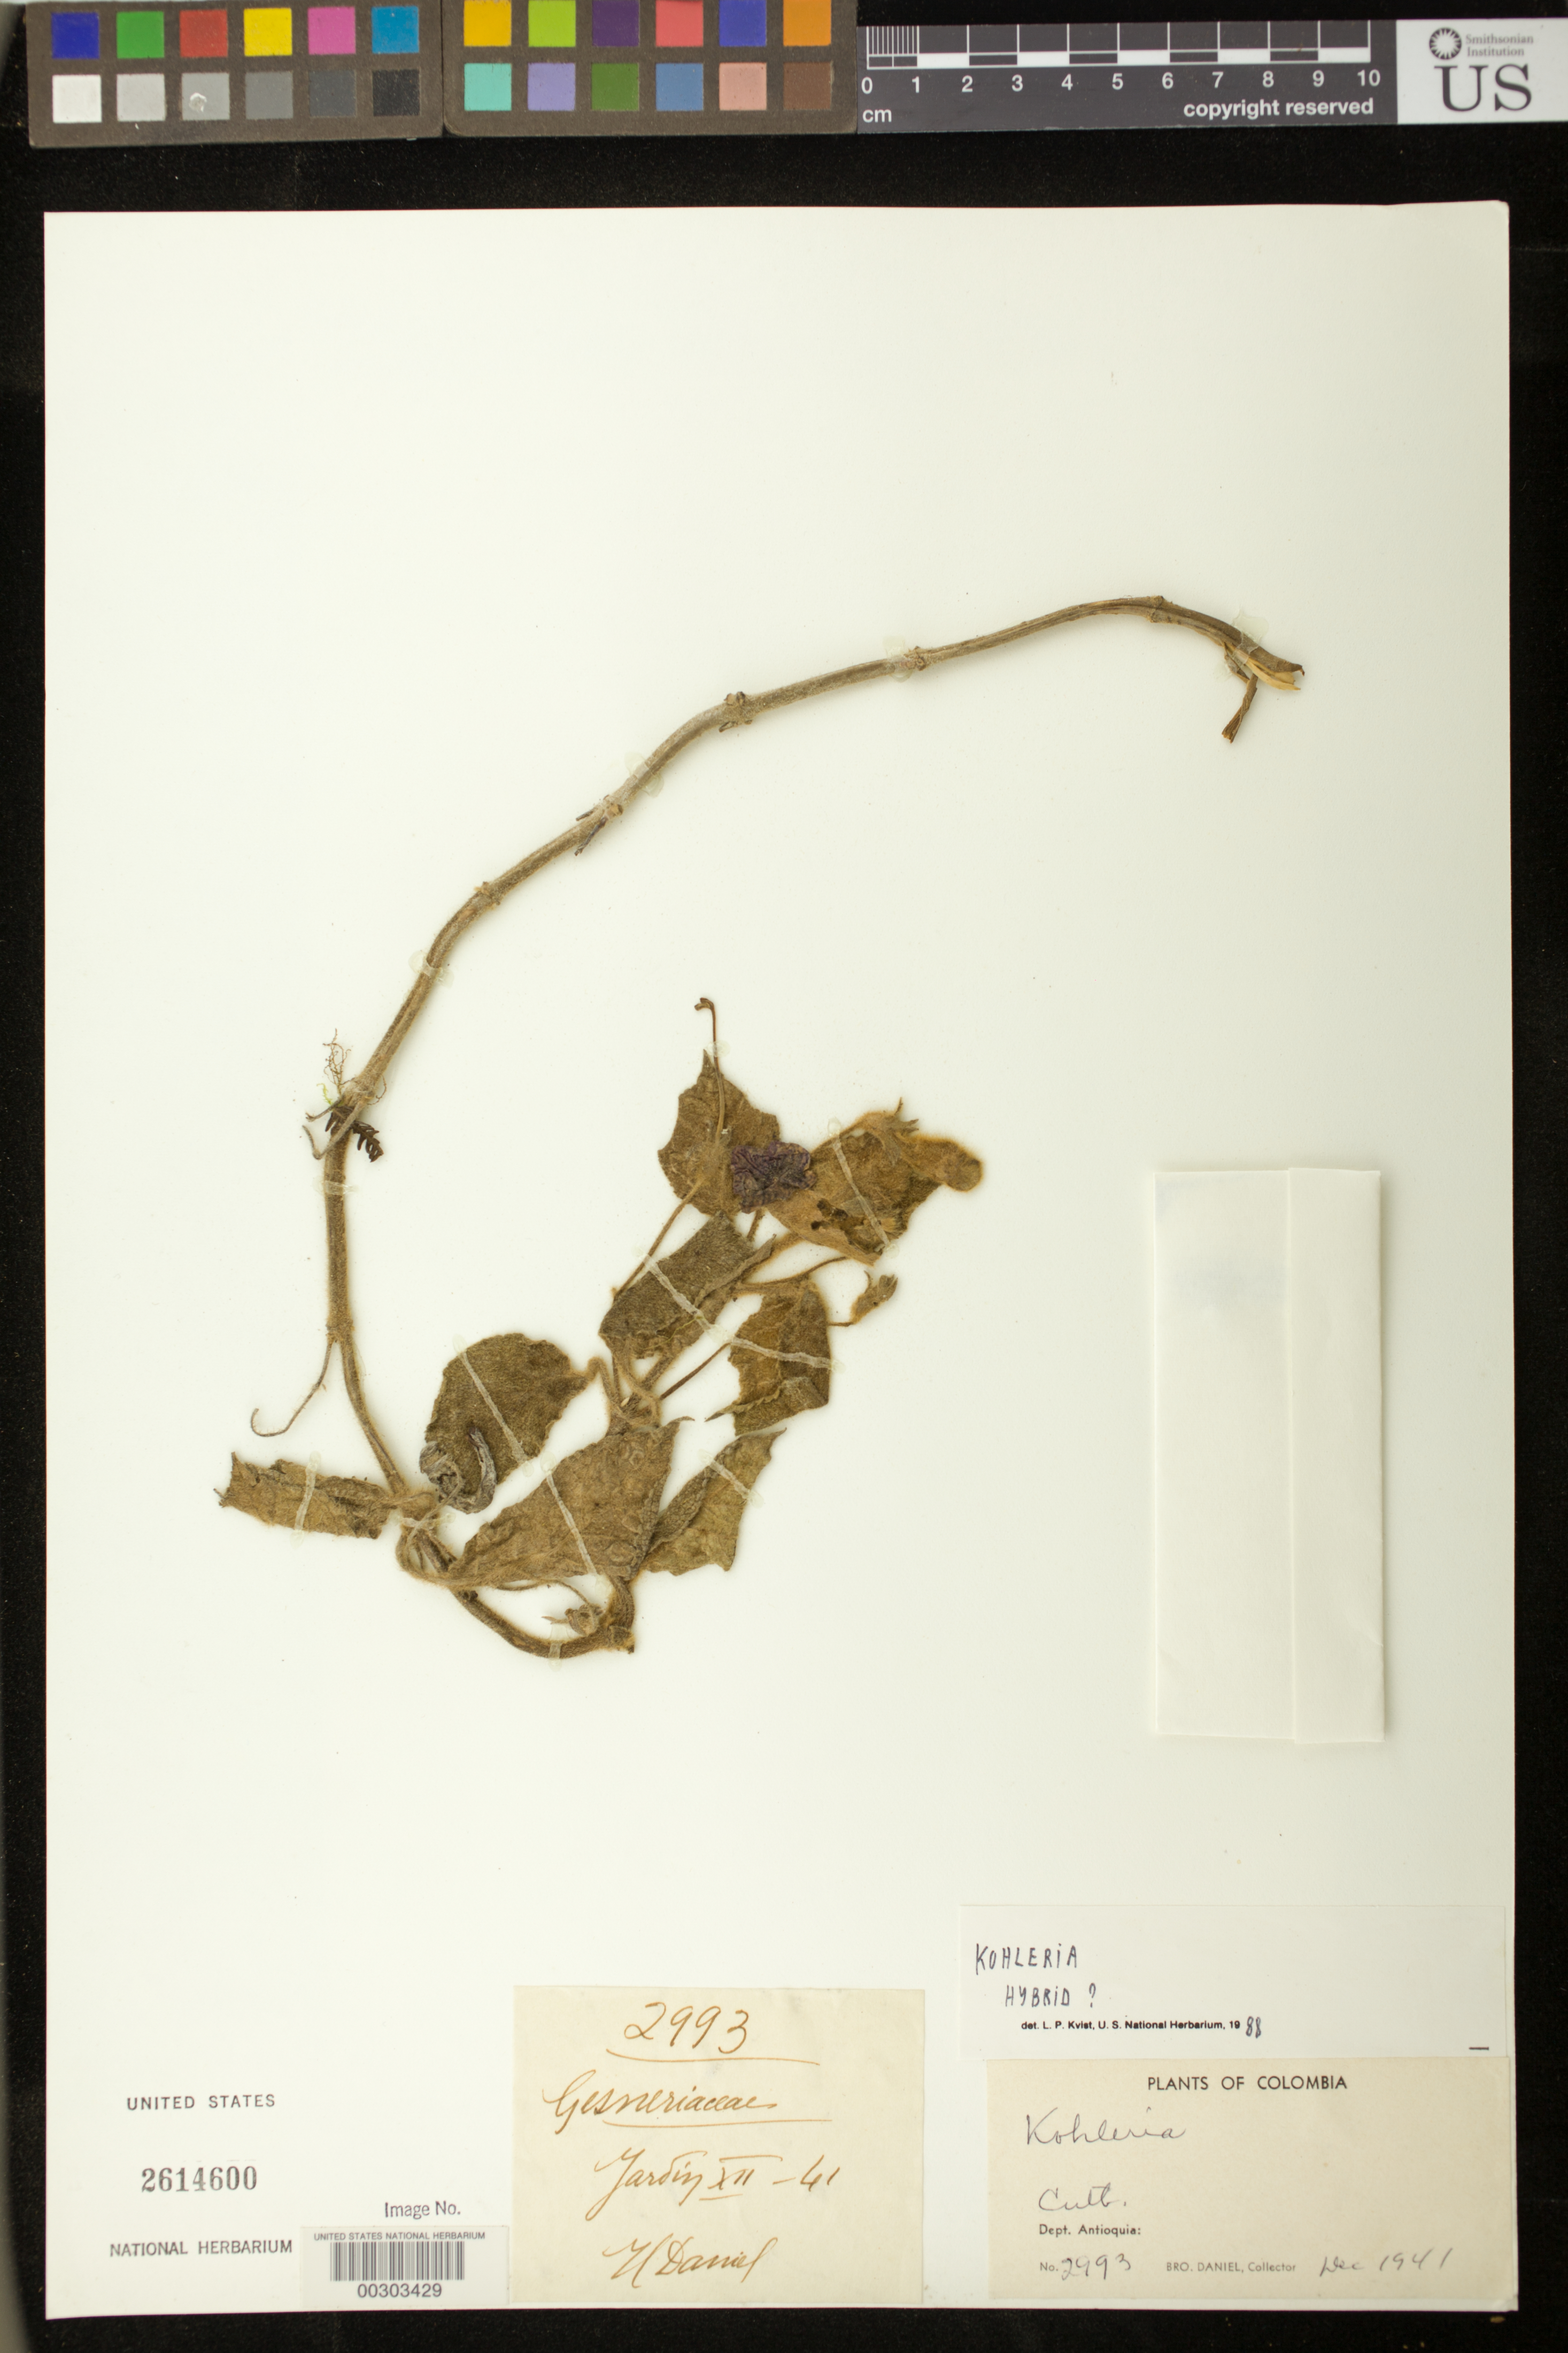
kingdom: Plantae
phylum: Tracheophyta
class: Magnoliopsida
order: Lamiales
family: Gesneriaceae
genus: Kohleria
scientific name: Kohleria sp.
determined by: Kvist, L. P., (US), Smithsonian Institution - National Museum of Natural History (UNITED STATES)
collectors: Bro. Daniel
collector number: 1993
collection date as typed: Dec 1941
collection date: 1941-12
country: Colombia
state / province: Antioquia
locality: Cult. Antioquia, Colombia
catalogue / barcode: US 2614600